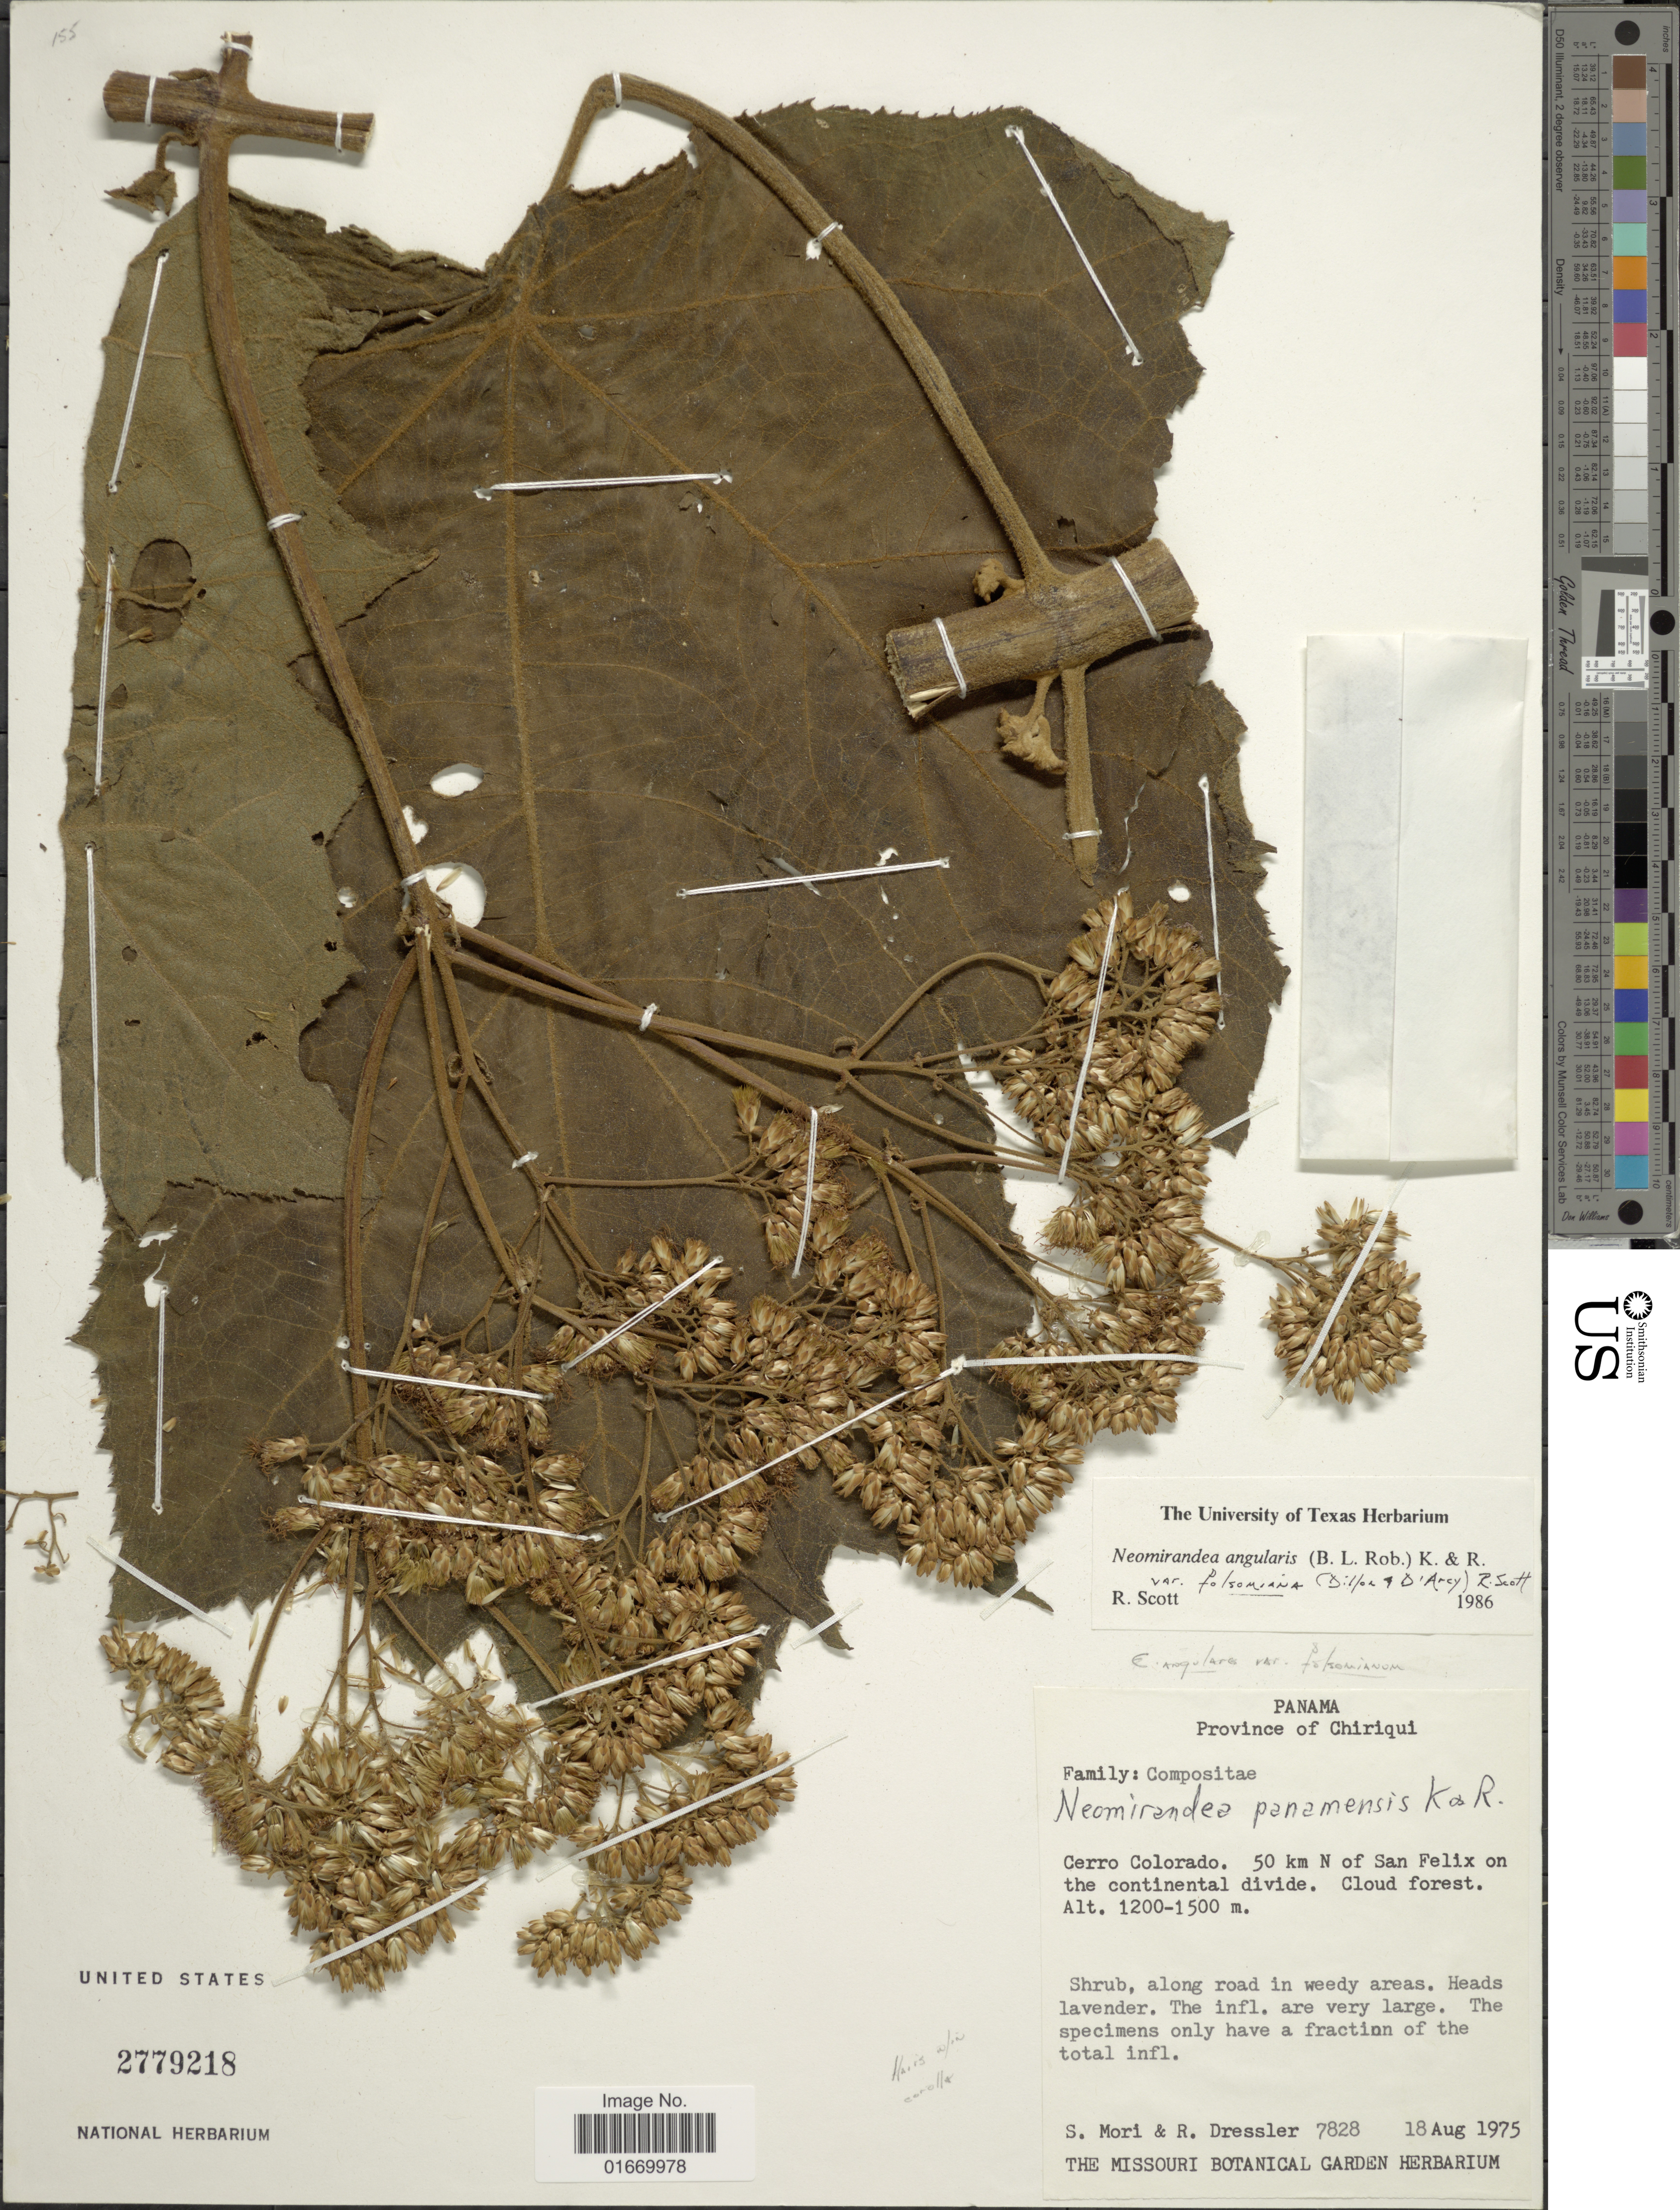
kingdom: Plantae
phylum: Tracheophyta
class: Magnoliopsida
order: Asterales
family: Asteraceae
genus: Neomirandea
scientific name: Neomirandea folsomiana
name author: M.O. Dillon & D'Arcy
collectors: S. Mori & R. Dressler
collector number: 7828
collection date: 1975-08-18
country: Panama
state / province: Chiriqui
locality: Cerro Colorado, 50 km N of San Felix on the continental divide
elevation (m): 1200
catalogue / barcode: US 2779218